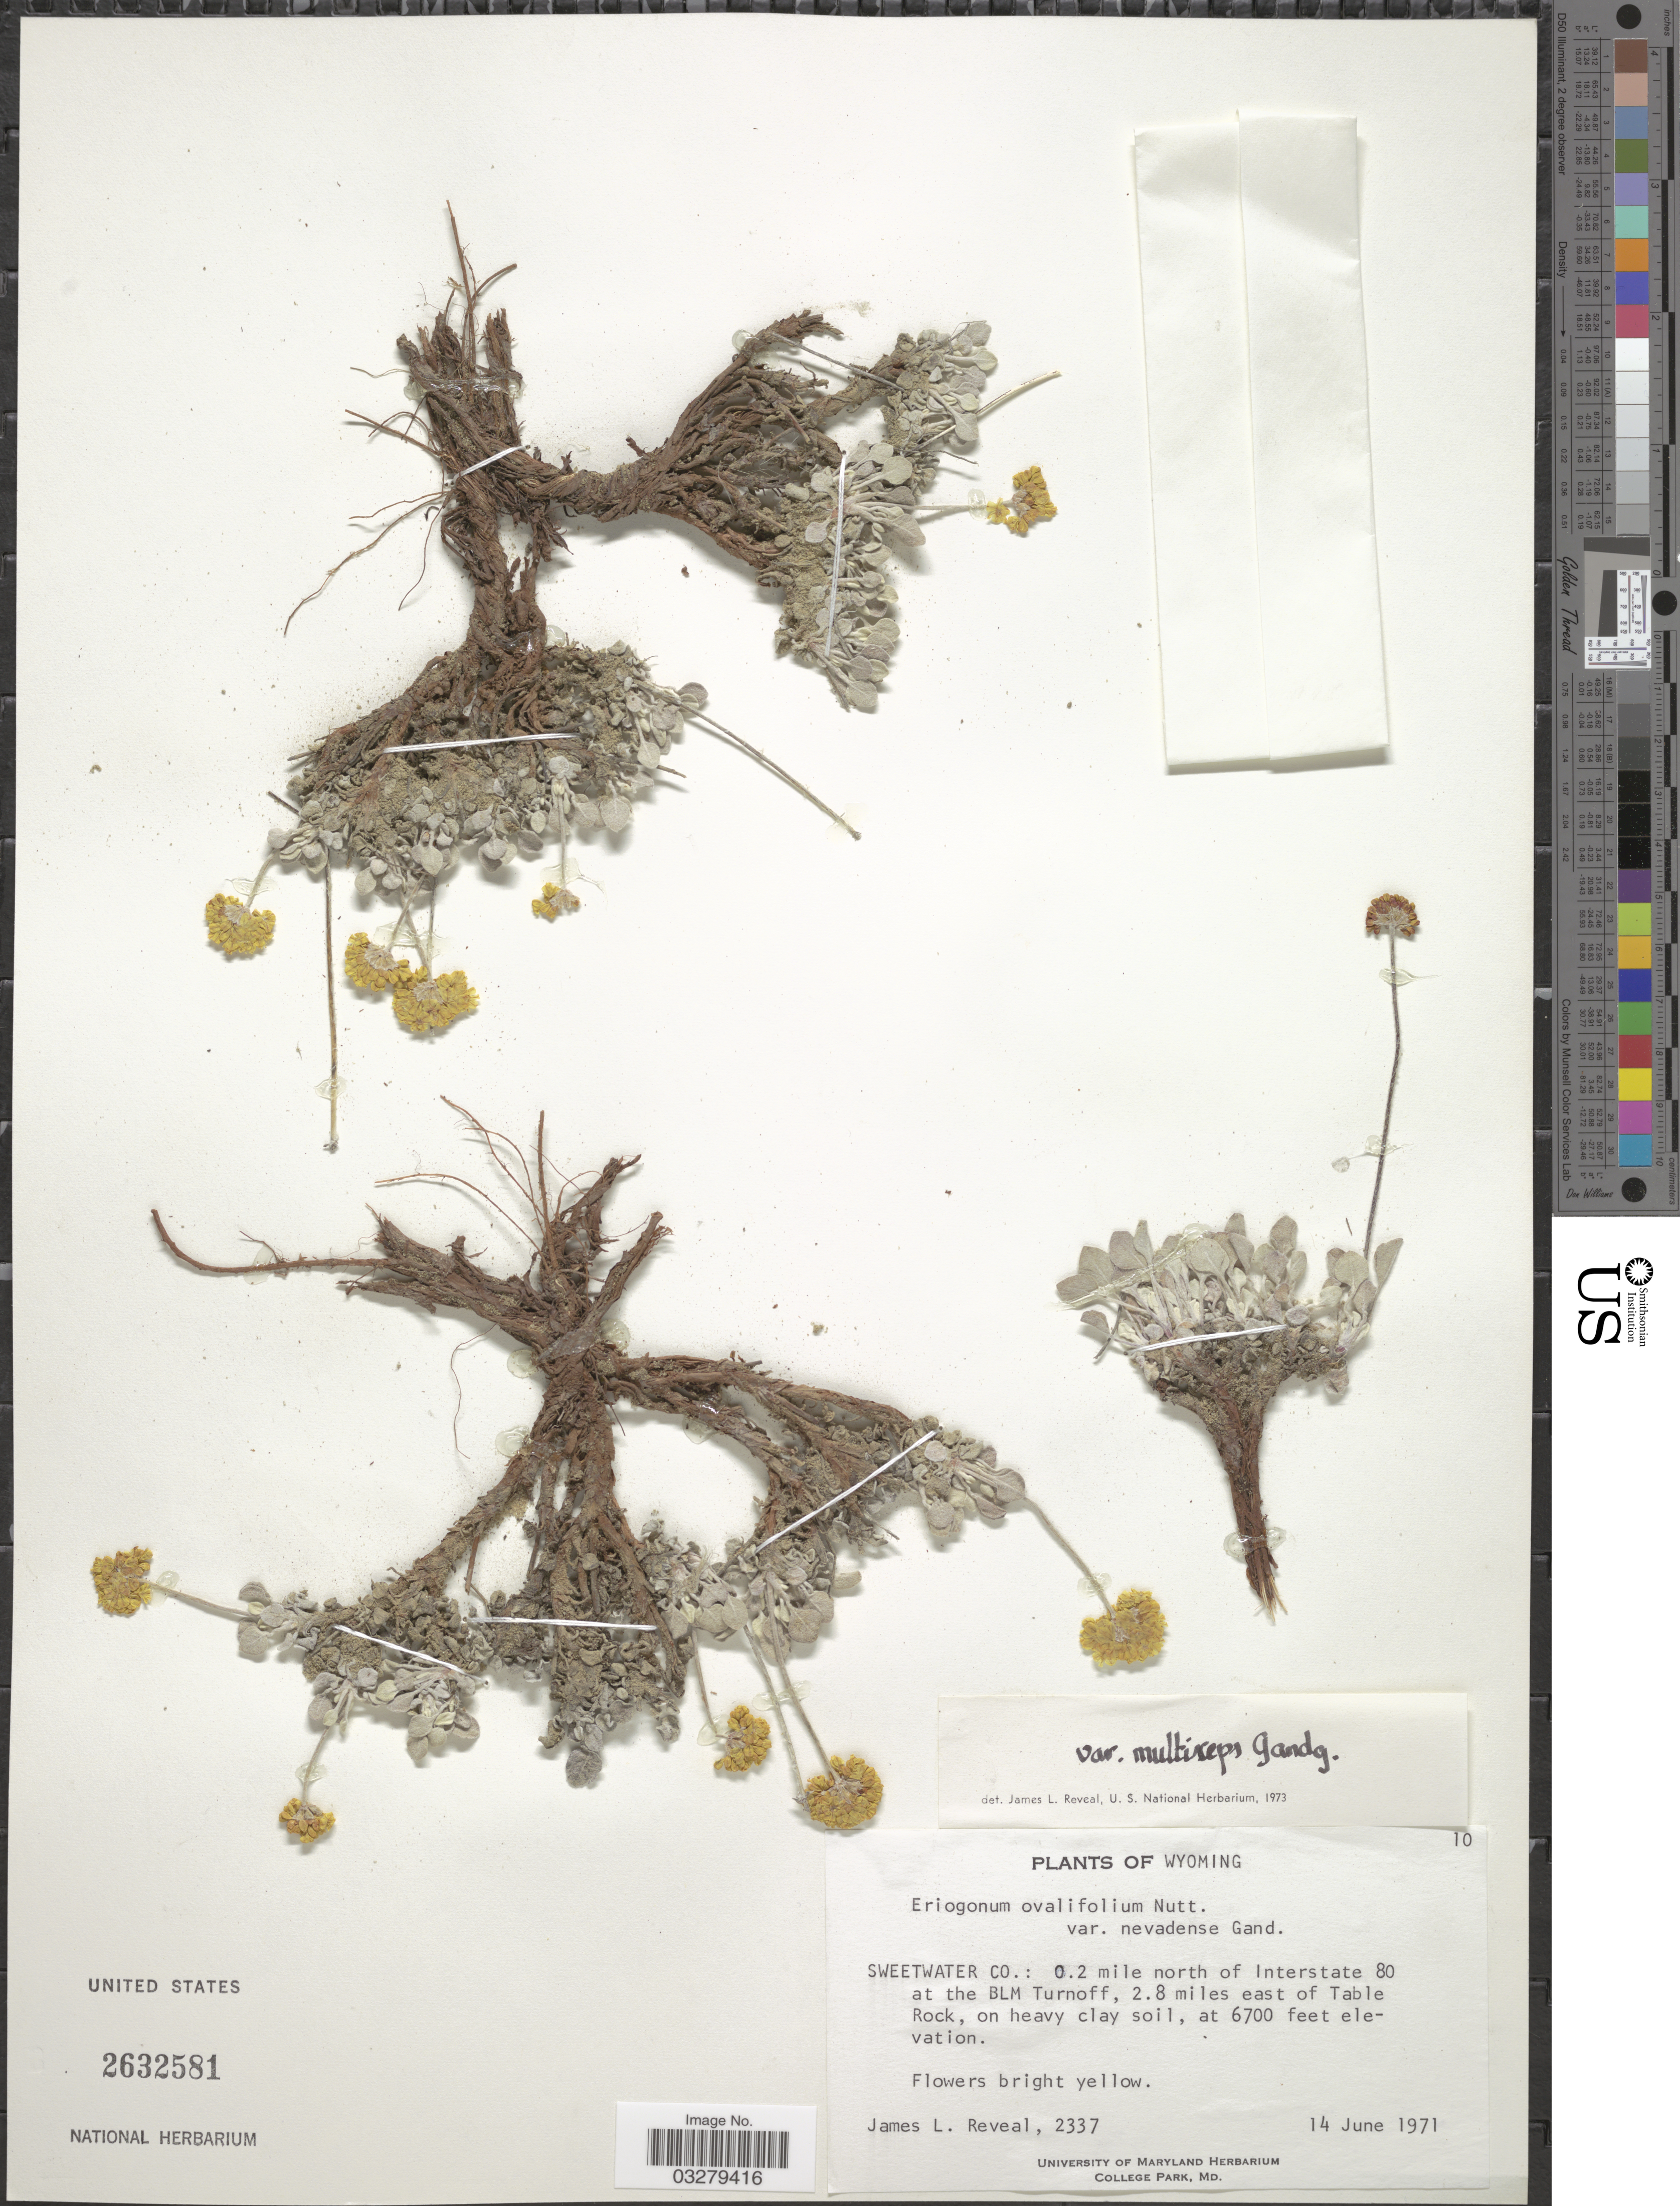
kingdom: Plantae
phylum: Tracheophyta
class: Magnoliopsida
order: Caryophyllales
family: Polygonaceae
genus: Eriogonum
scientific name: Eriogonum ovalifolium var. multiceps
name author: Gand.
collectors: J. L. Reveal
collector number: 2337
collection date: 1971-06-14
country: United States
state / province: Wyoming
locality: Sweetwater Co.: 0.2 mile north of Interstate 80 at the BLM Turnoff, 2.8 miles east of Table Rock.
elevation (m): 2042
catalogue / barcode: US 2632581